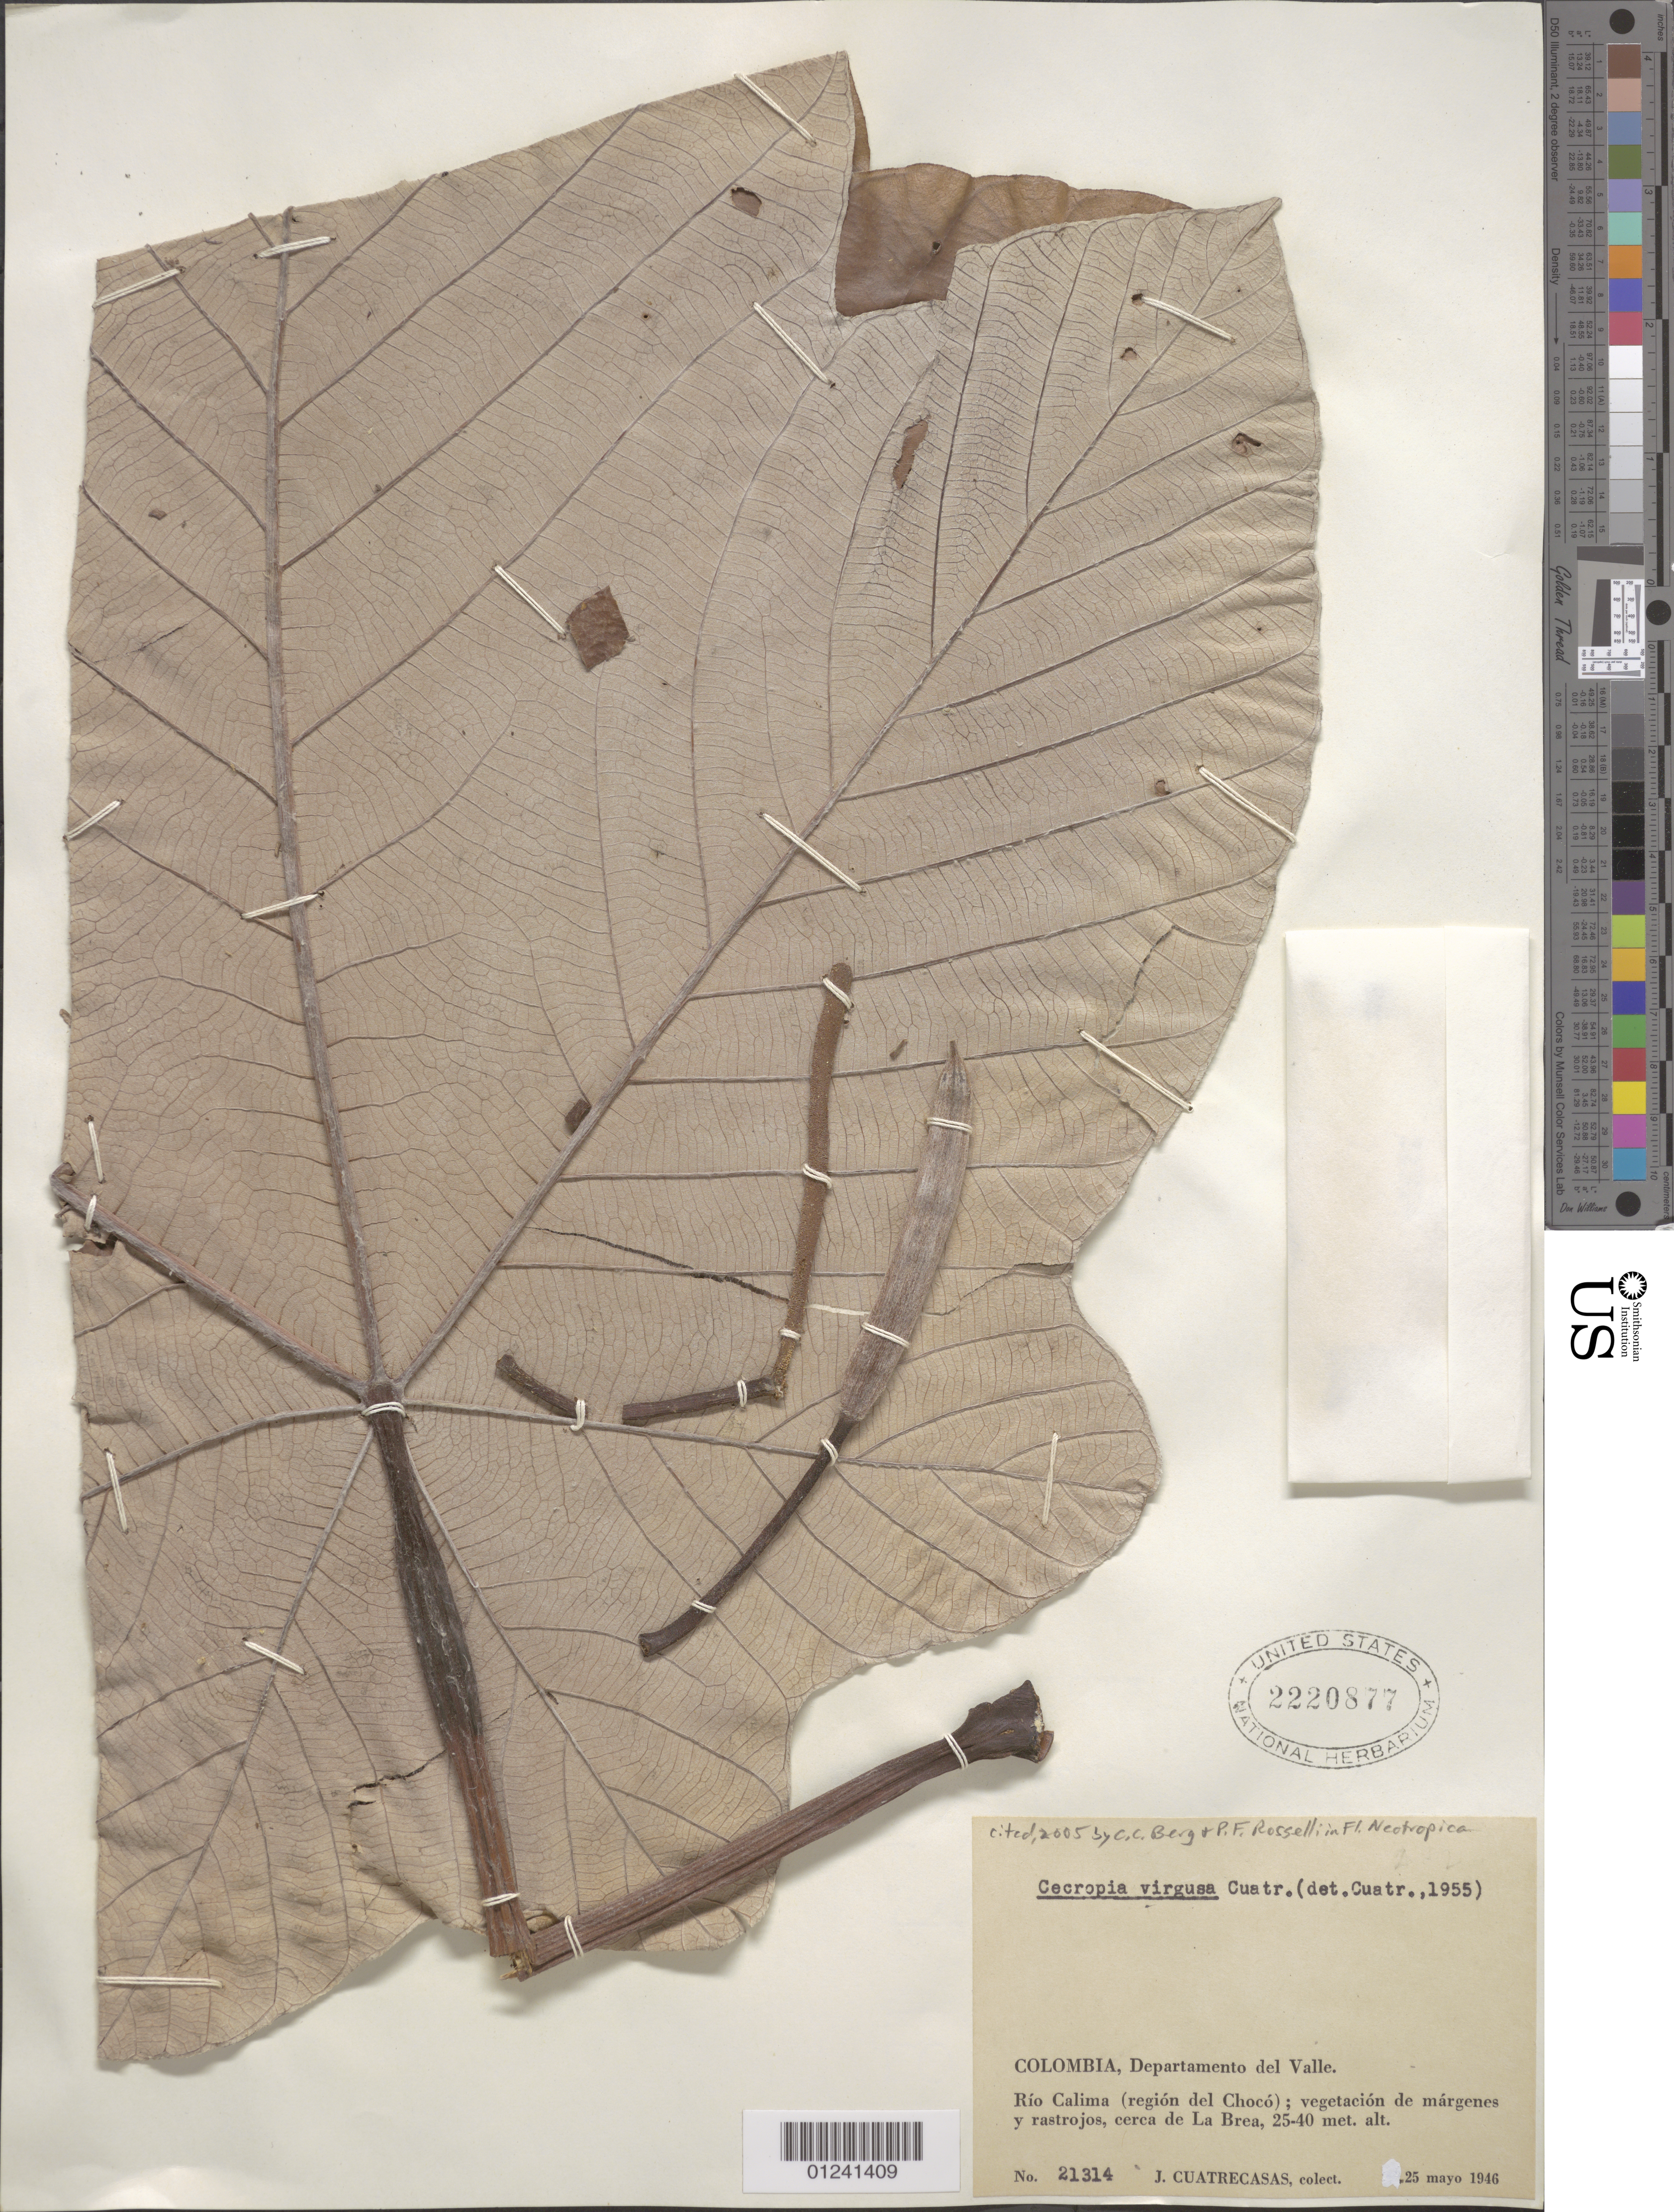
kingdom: Plantae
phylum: Tracheophyta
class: Magnoliopsida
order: Rosales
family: Urticaceae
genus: Cecropia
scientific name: Cecropia virgusa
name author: Cuatrec.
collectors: J. Cuatrecasas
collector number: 21314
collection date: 1946-05-25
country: Colombia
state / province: Valle del Cauca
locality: Rio Calima; vegetacion de margenes y rastrojos, cerca de La Brea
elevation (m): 25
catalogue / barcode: US 2220877